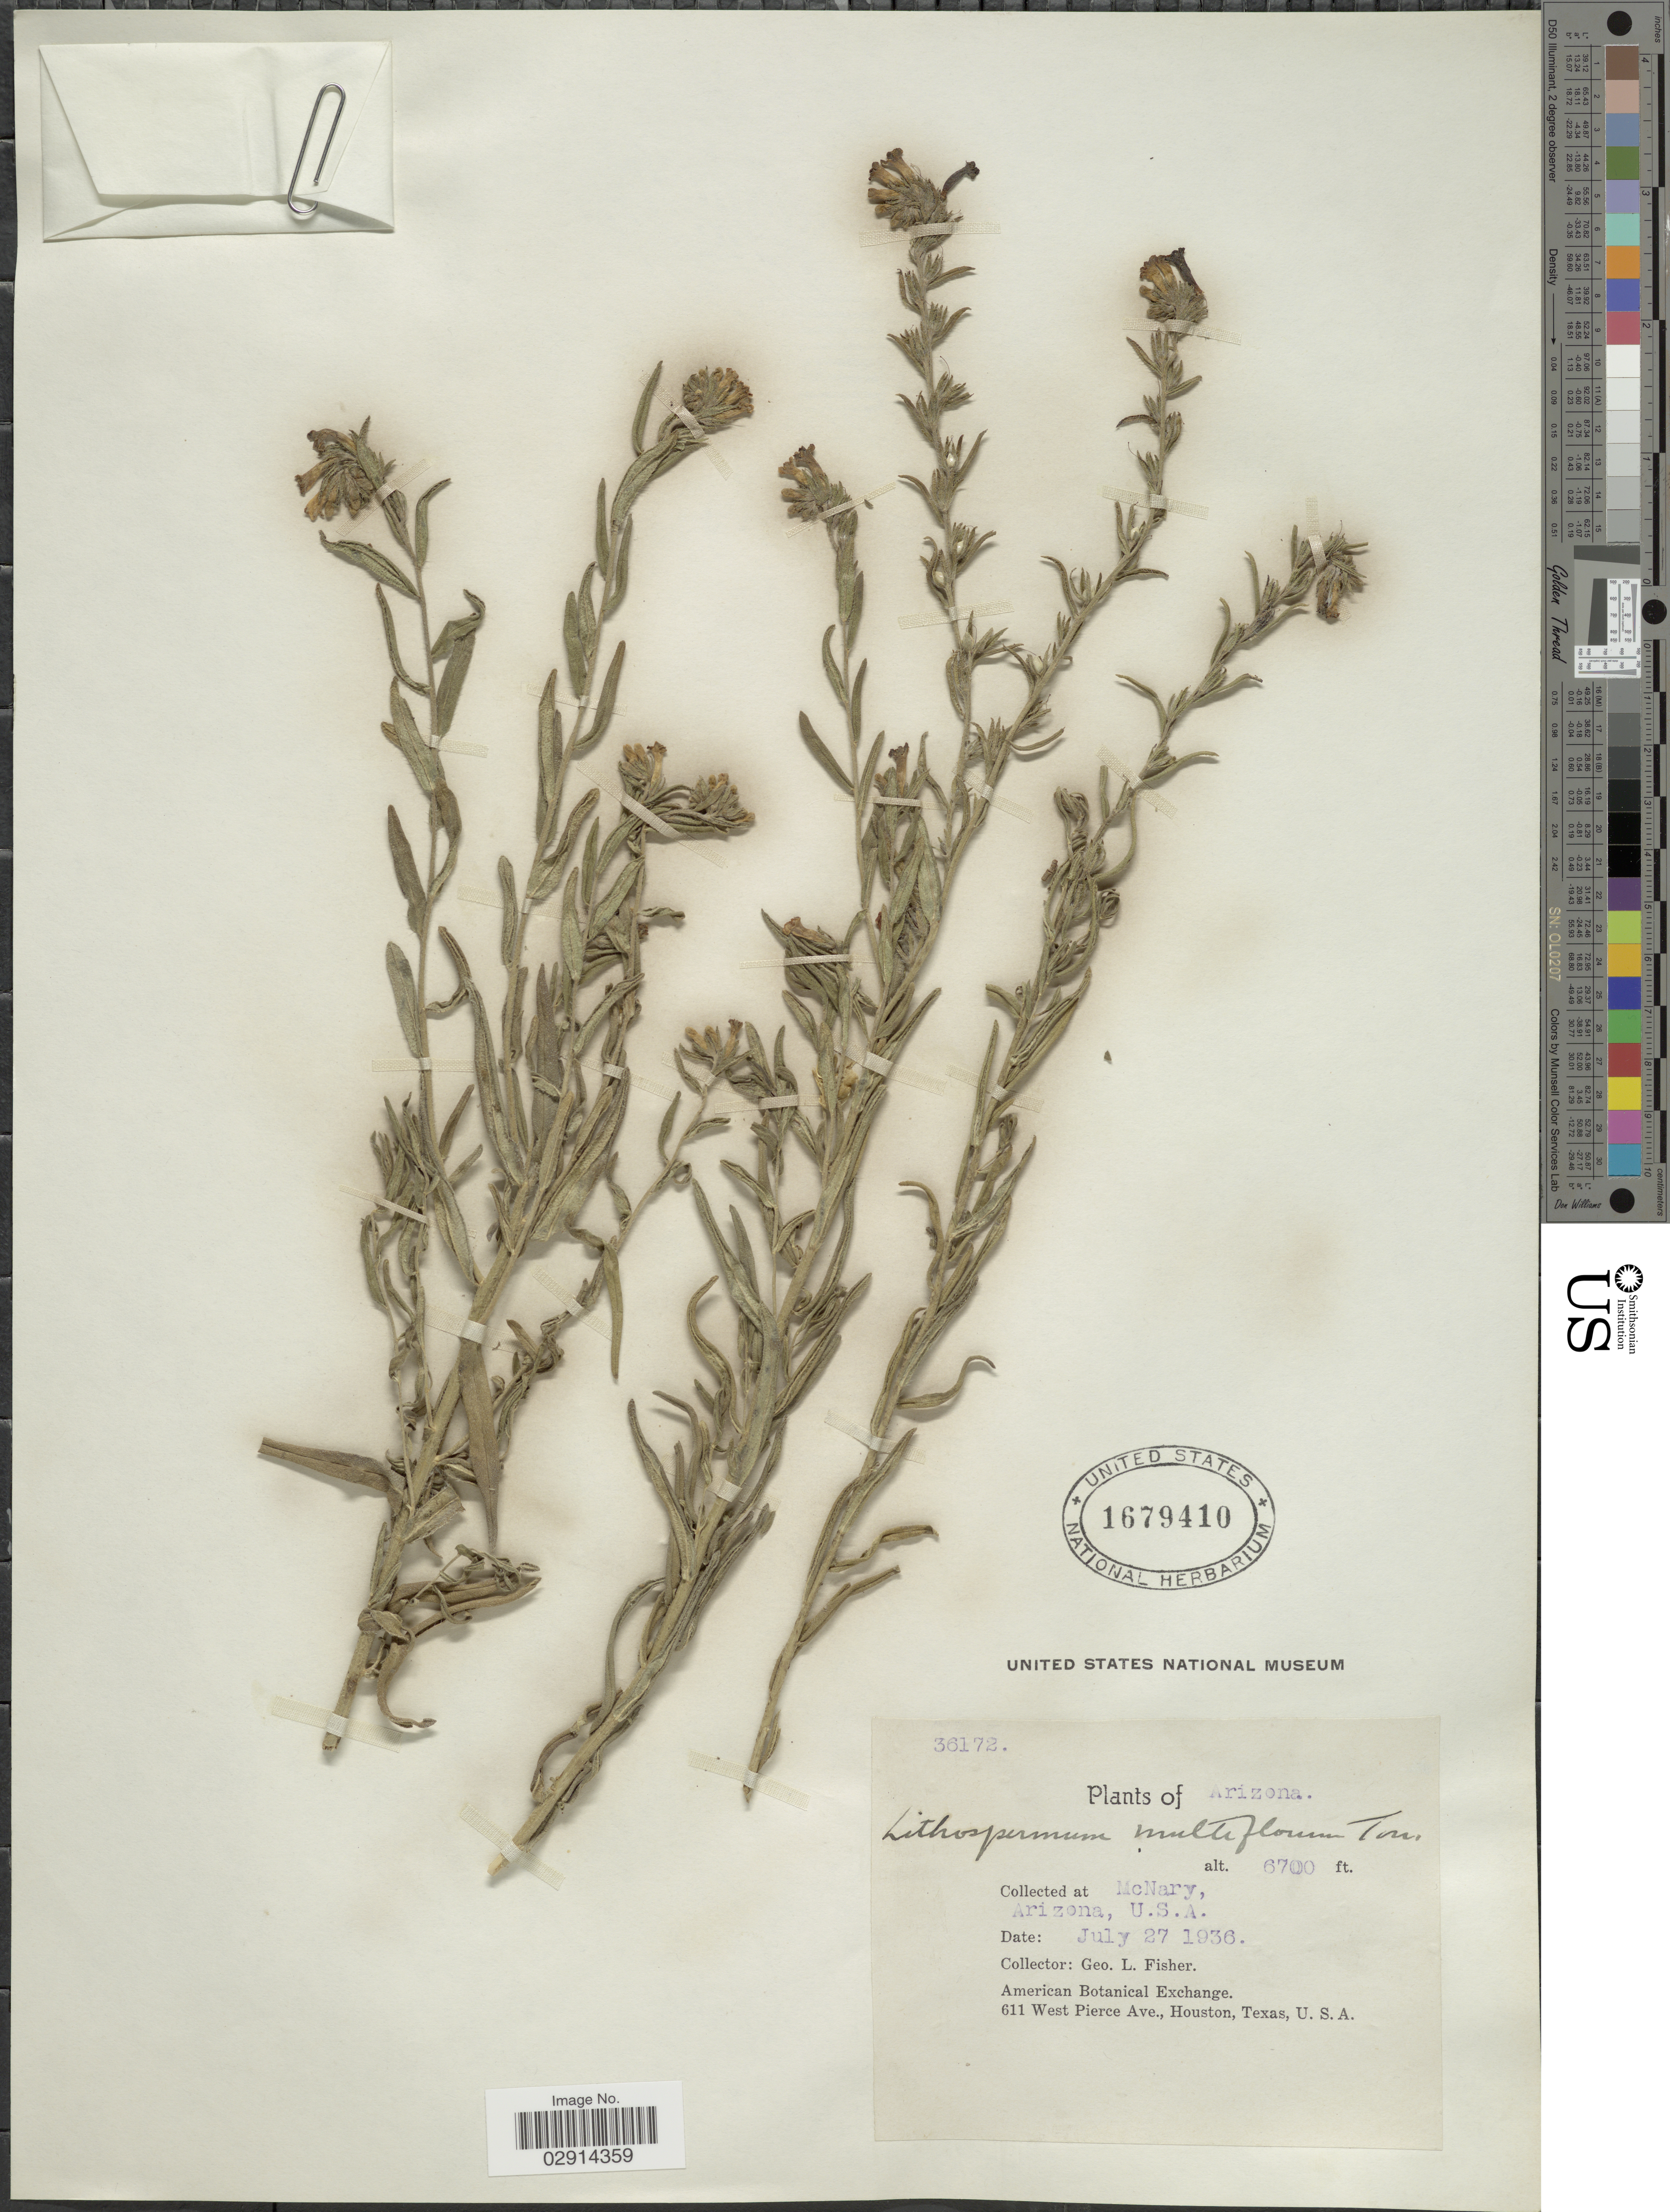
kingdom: Plantae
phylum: Tracheophyta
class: Magnoliopsida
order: Boraginales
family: Boraginaceae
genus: Lithospermum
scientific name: Lithospermum multiflorum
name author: Torr. ex A. Gray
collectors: G. L. Fisher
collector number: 36172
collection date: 1936-07-27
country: United States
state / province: Arizona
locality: McNary.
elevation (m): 2042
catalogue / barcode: US 1679410